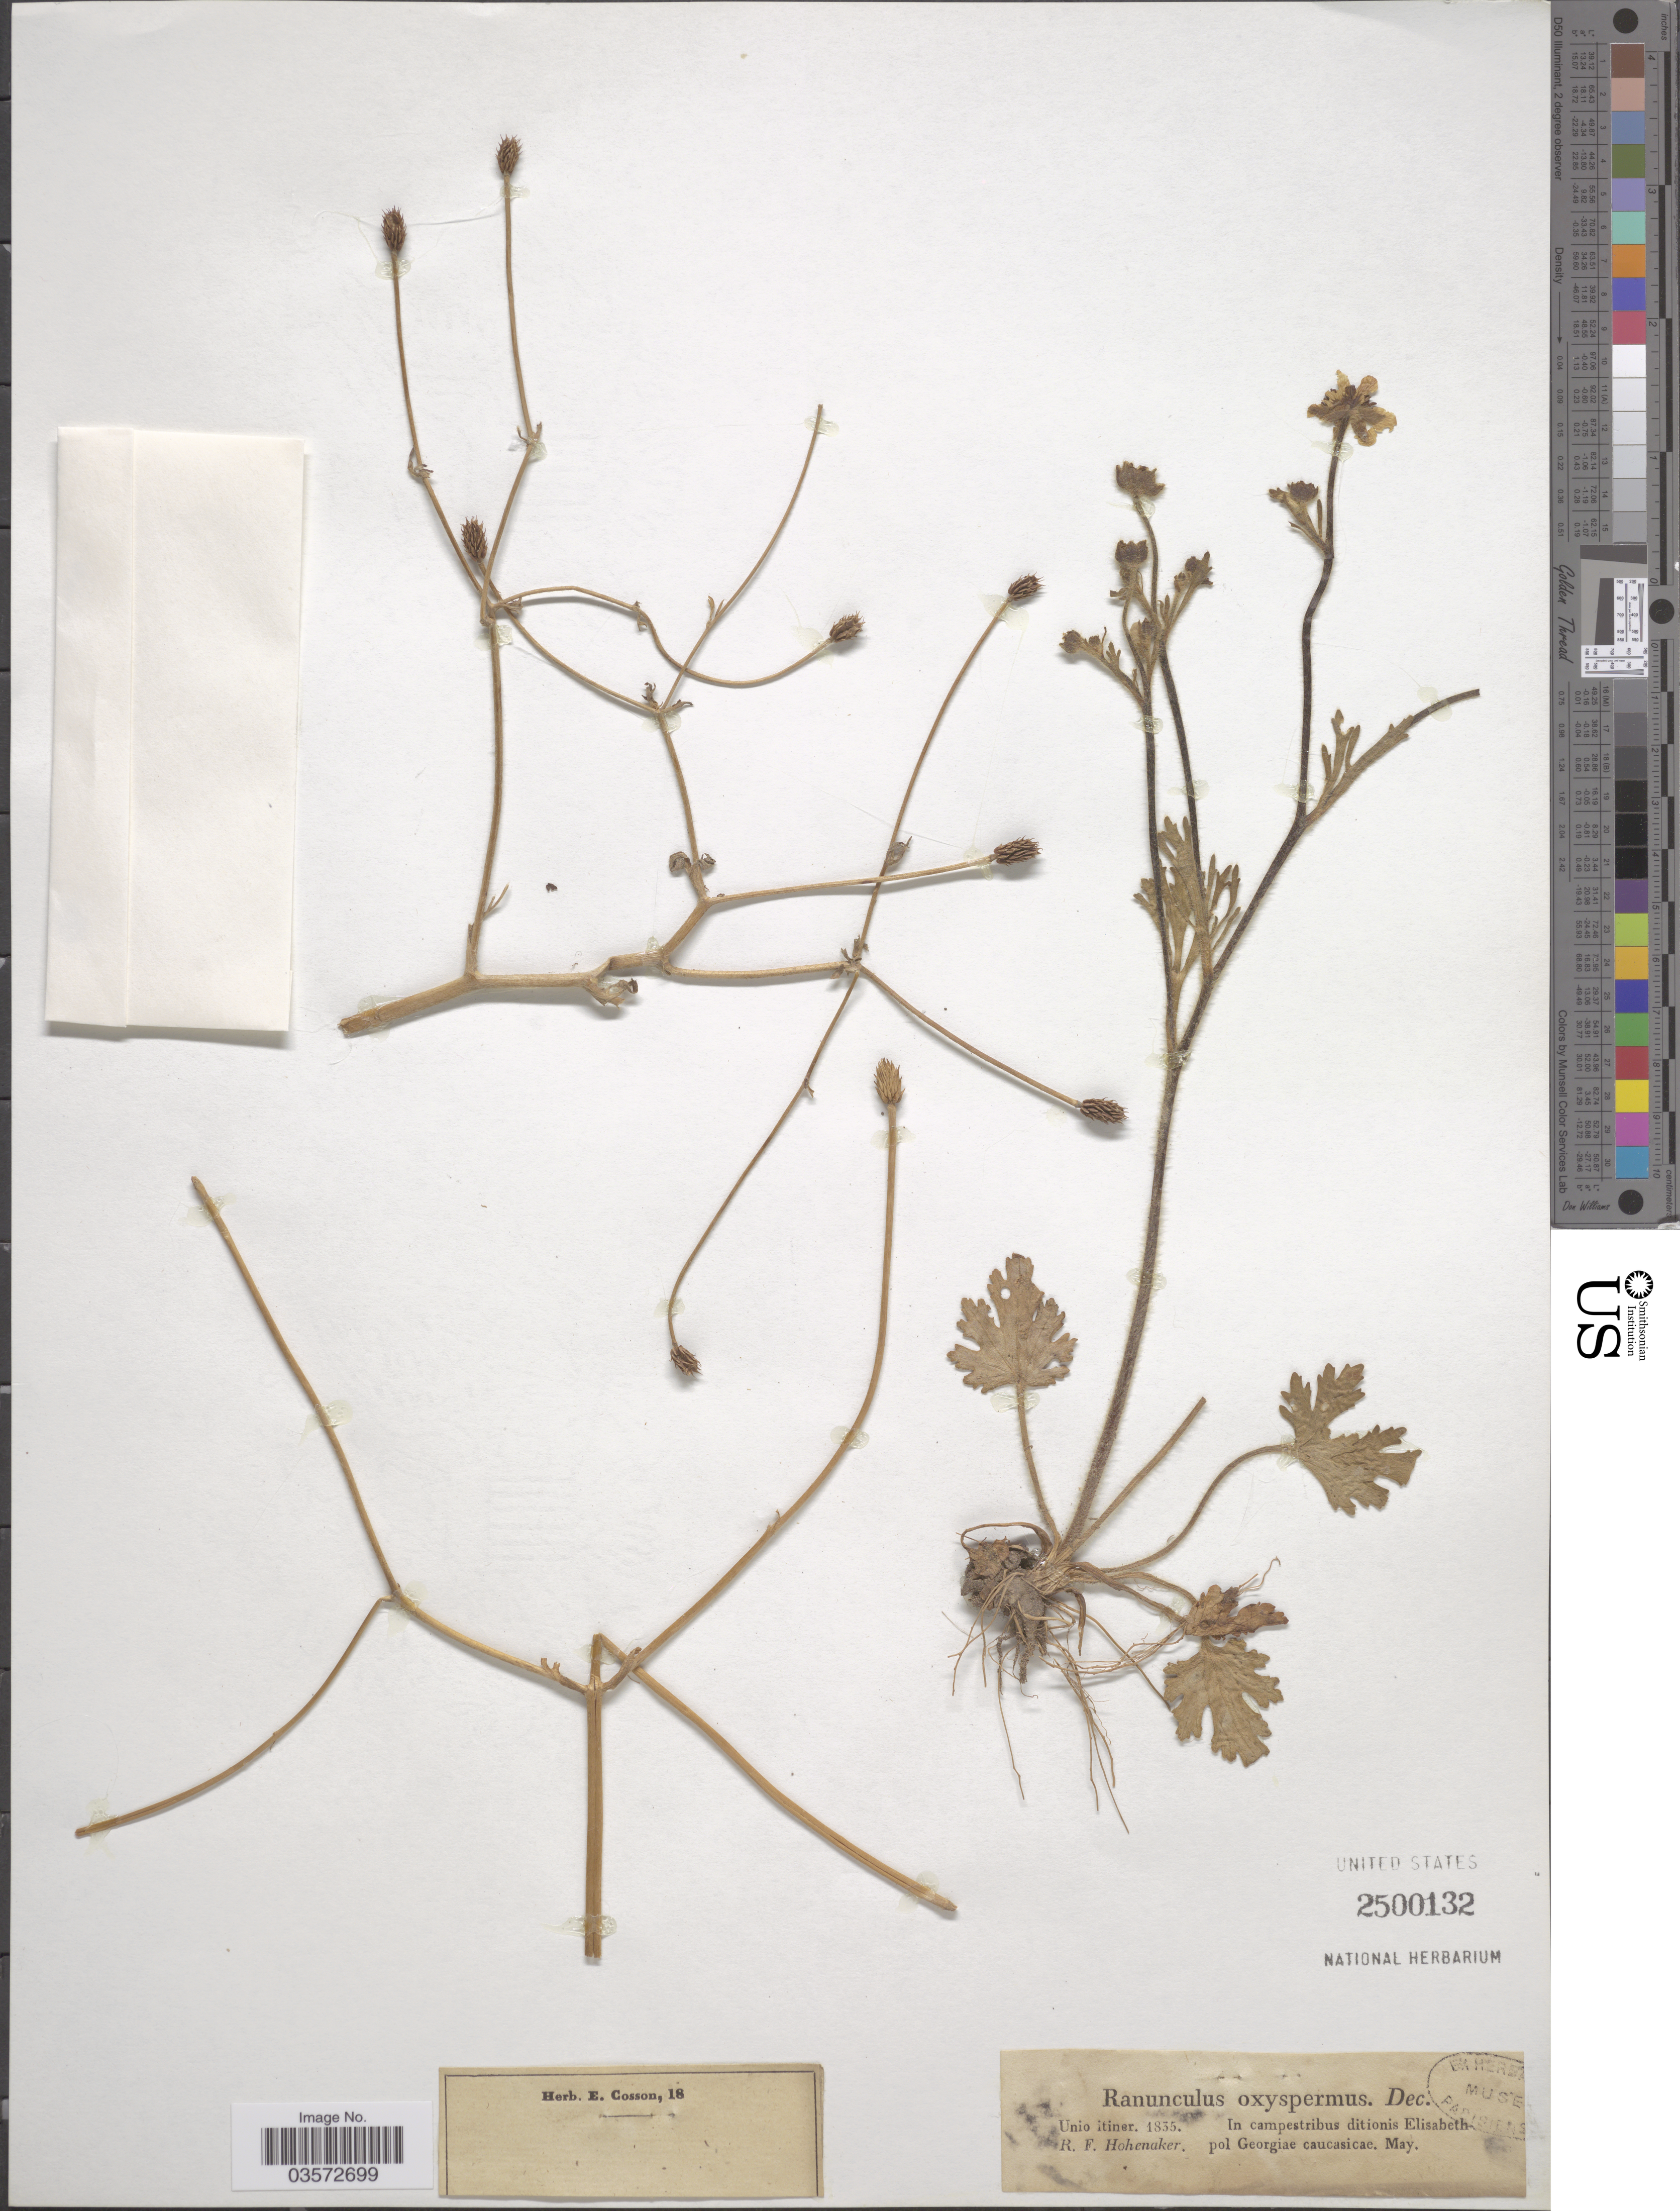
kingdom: Plantae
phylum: Tracheophyta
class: Magnoliopsida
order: Ranunculales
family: Ranunculaceae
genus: Ranunculus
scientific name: Ranunculus oxyspermus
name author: Willd.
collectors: R. Hohenaker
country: Georgia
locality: In campestribus ditionis Elisabeth-pol Georgiae caucasiae.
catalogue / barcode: US 2500132